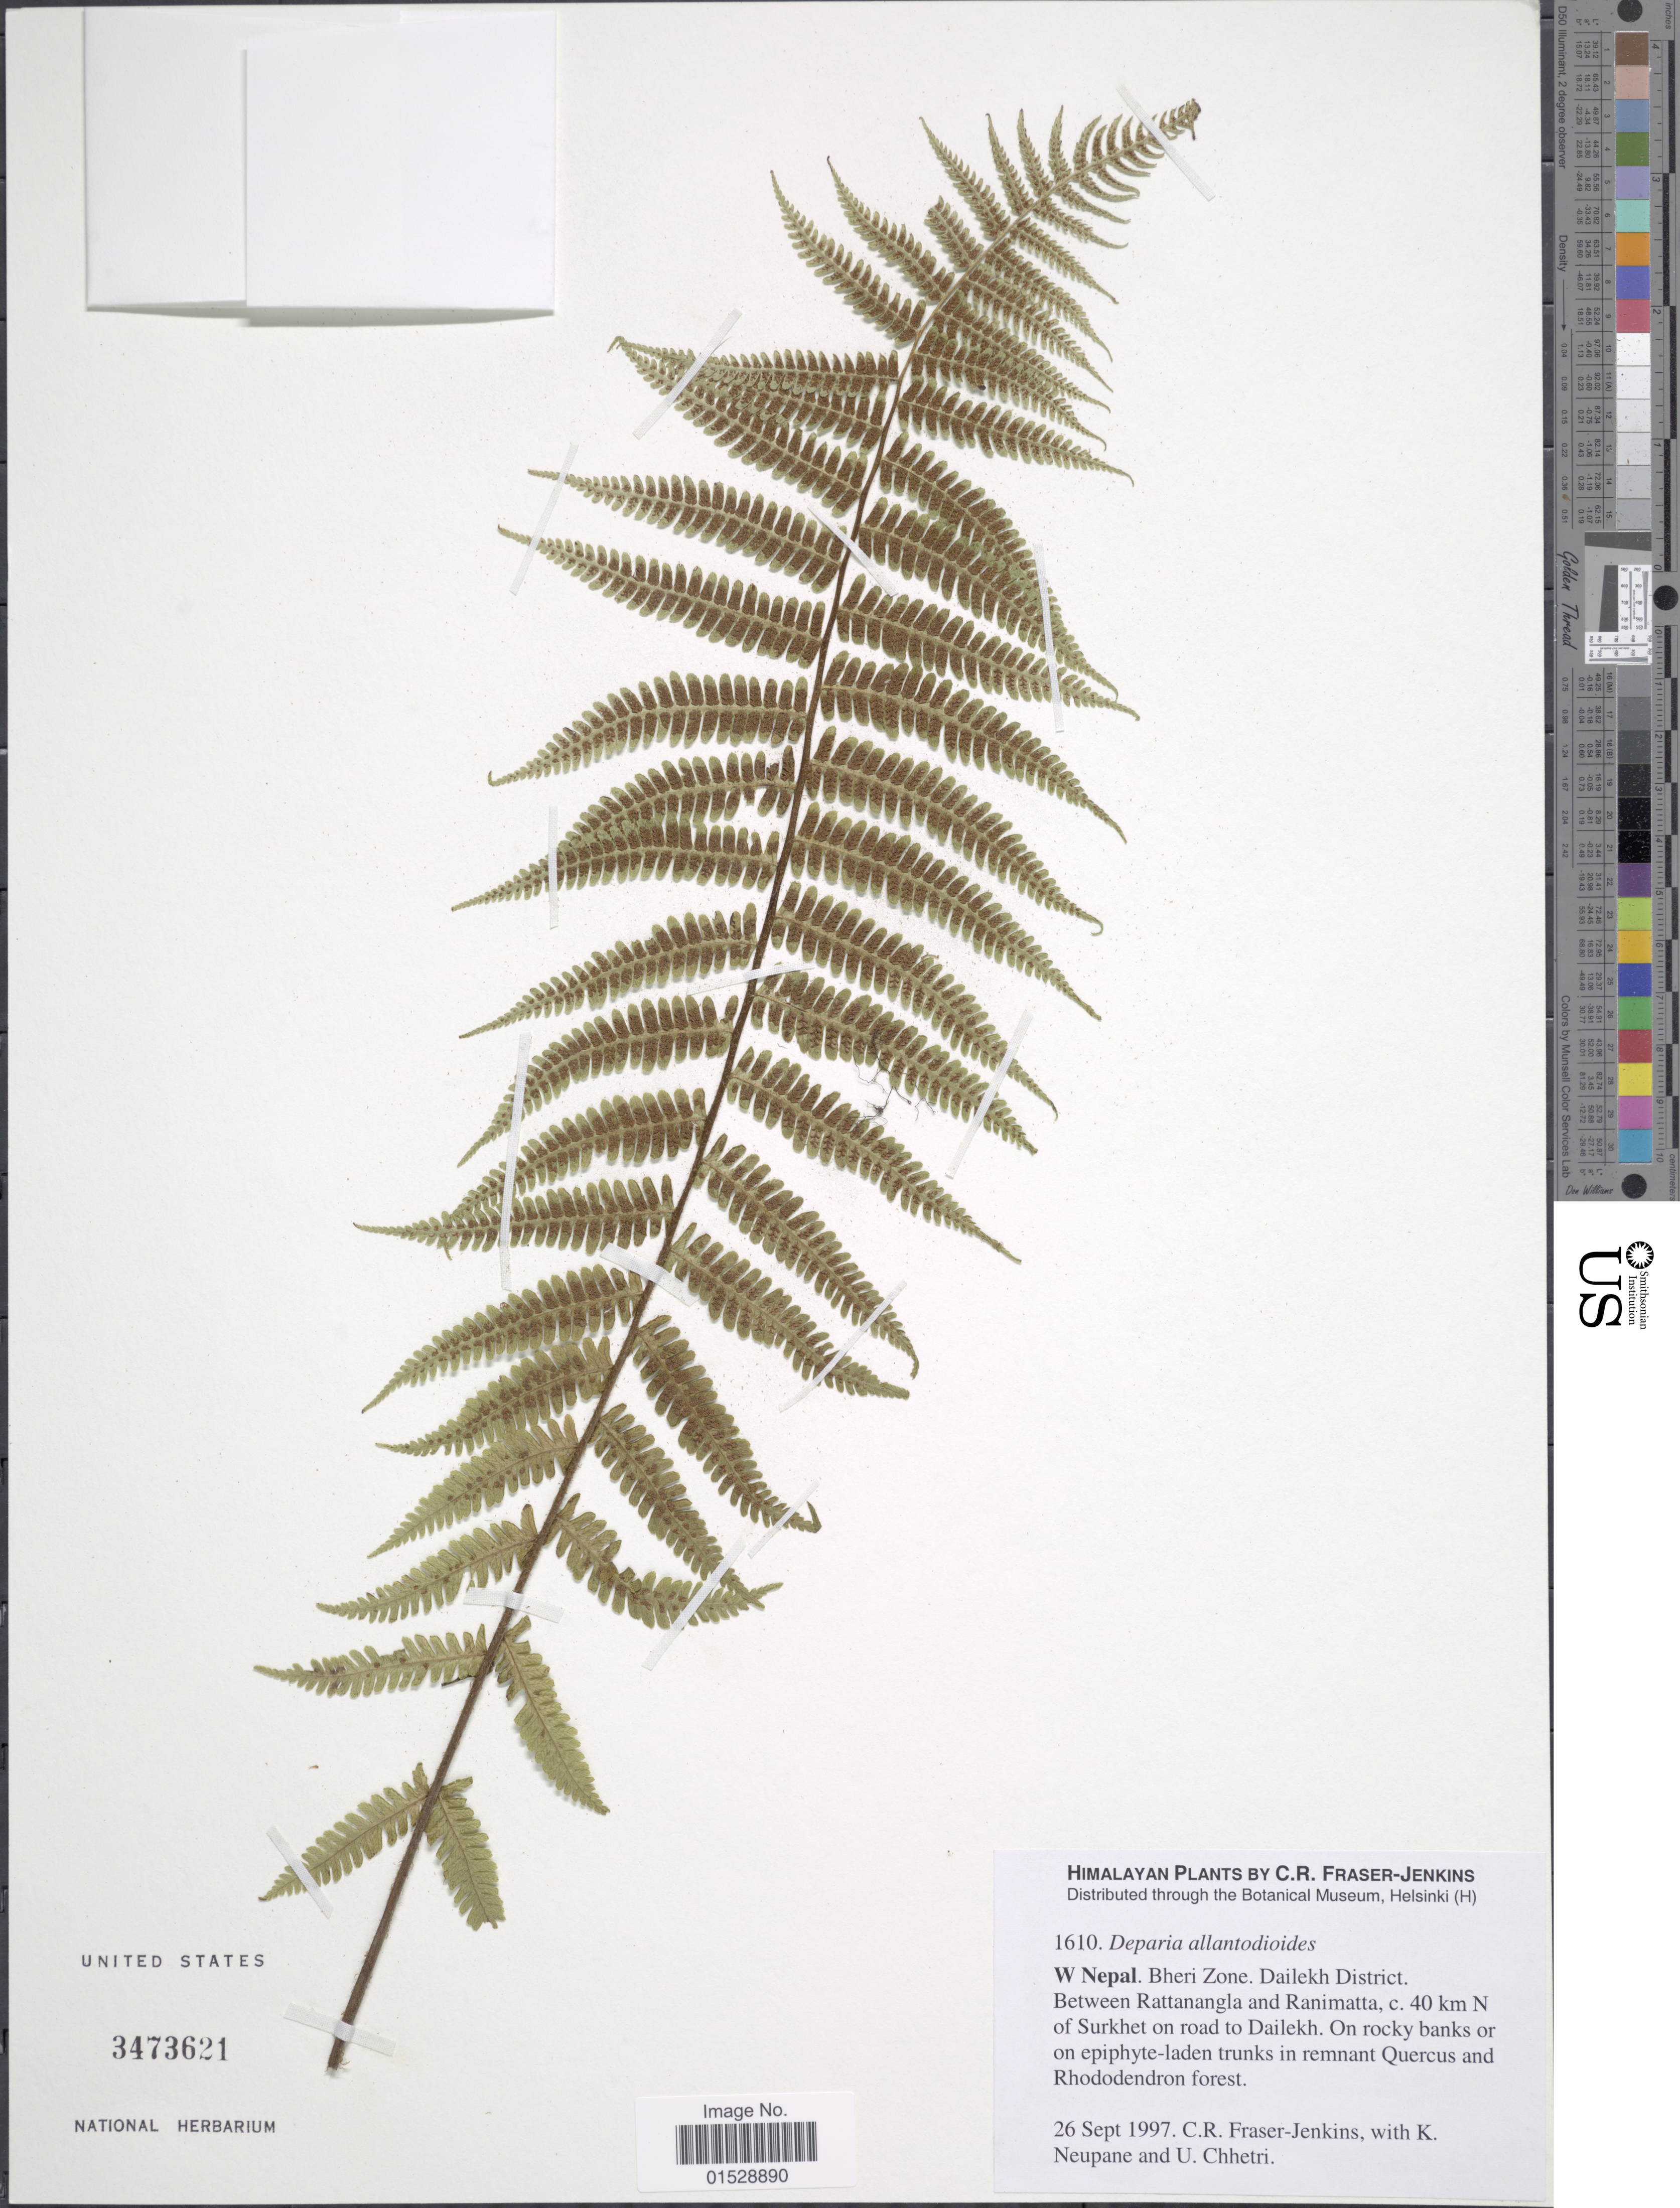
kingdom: Plantae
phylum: Tracheophyta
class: Polypodiopsida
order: Polypodiales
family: Athyriaceae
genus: Deparia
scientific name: Deparia allantodioides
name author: (Bedd.) M. Kato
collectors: C. R. Fraser-Jenkins, K. Neupane & U. Chhetri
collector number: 1610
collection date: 1997-09-26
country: Nepal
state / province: Bheri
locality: W. Nepal, Bheri Zone, Dailekh District, between Rattanangla and Ranimatta, c. 40 km N of Surkhet on road to Dailekh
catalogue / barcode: US 3473621